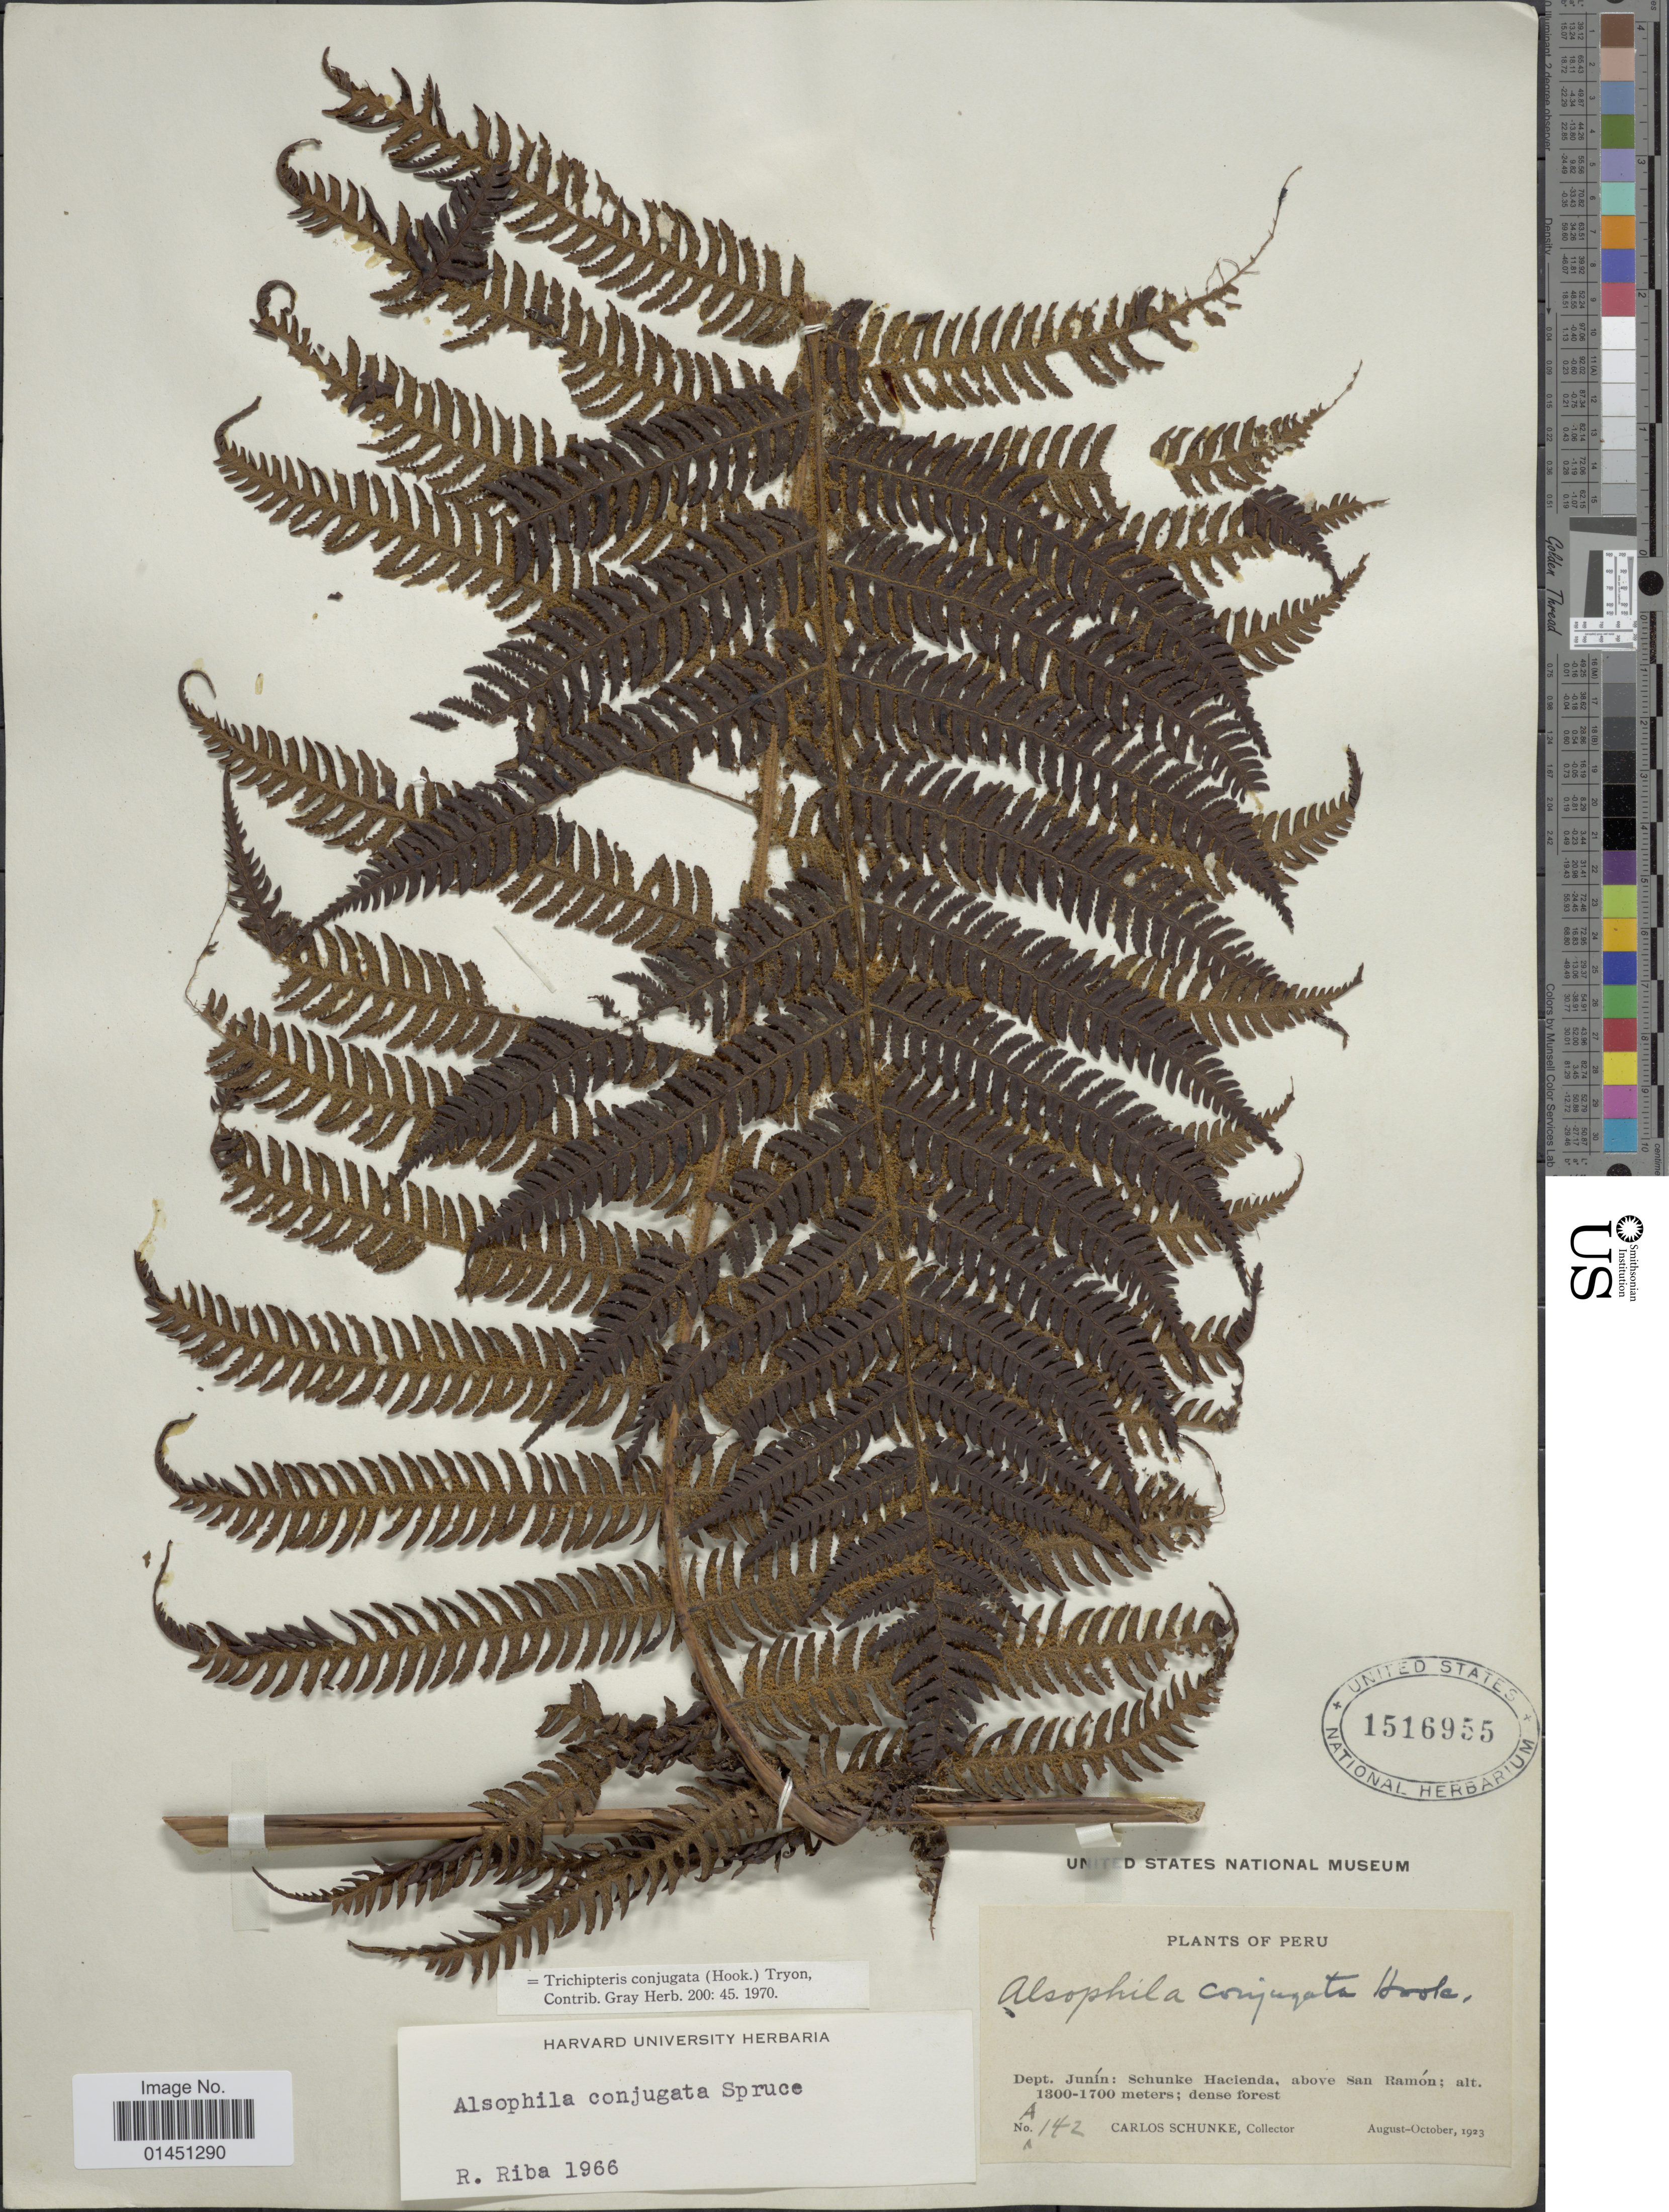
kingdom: Plantae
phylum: Tracheophyta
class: Polypodiopsida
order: Cyatheales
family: Cyatheaceae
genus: Cyathea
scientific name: Cyathea conjugata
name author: (Hook.) Domin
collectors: C. Schunke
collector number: A142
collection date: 1923-08/1923-10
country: Peru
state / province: Junín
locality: Schunke Hacienda, above San Ramon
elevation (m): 1300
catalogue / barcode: US 1516955